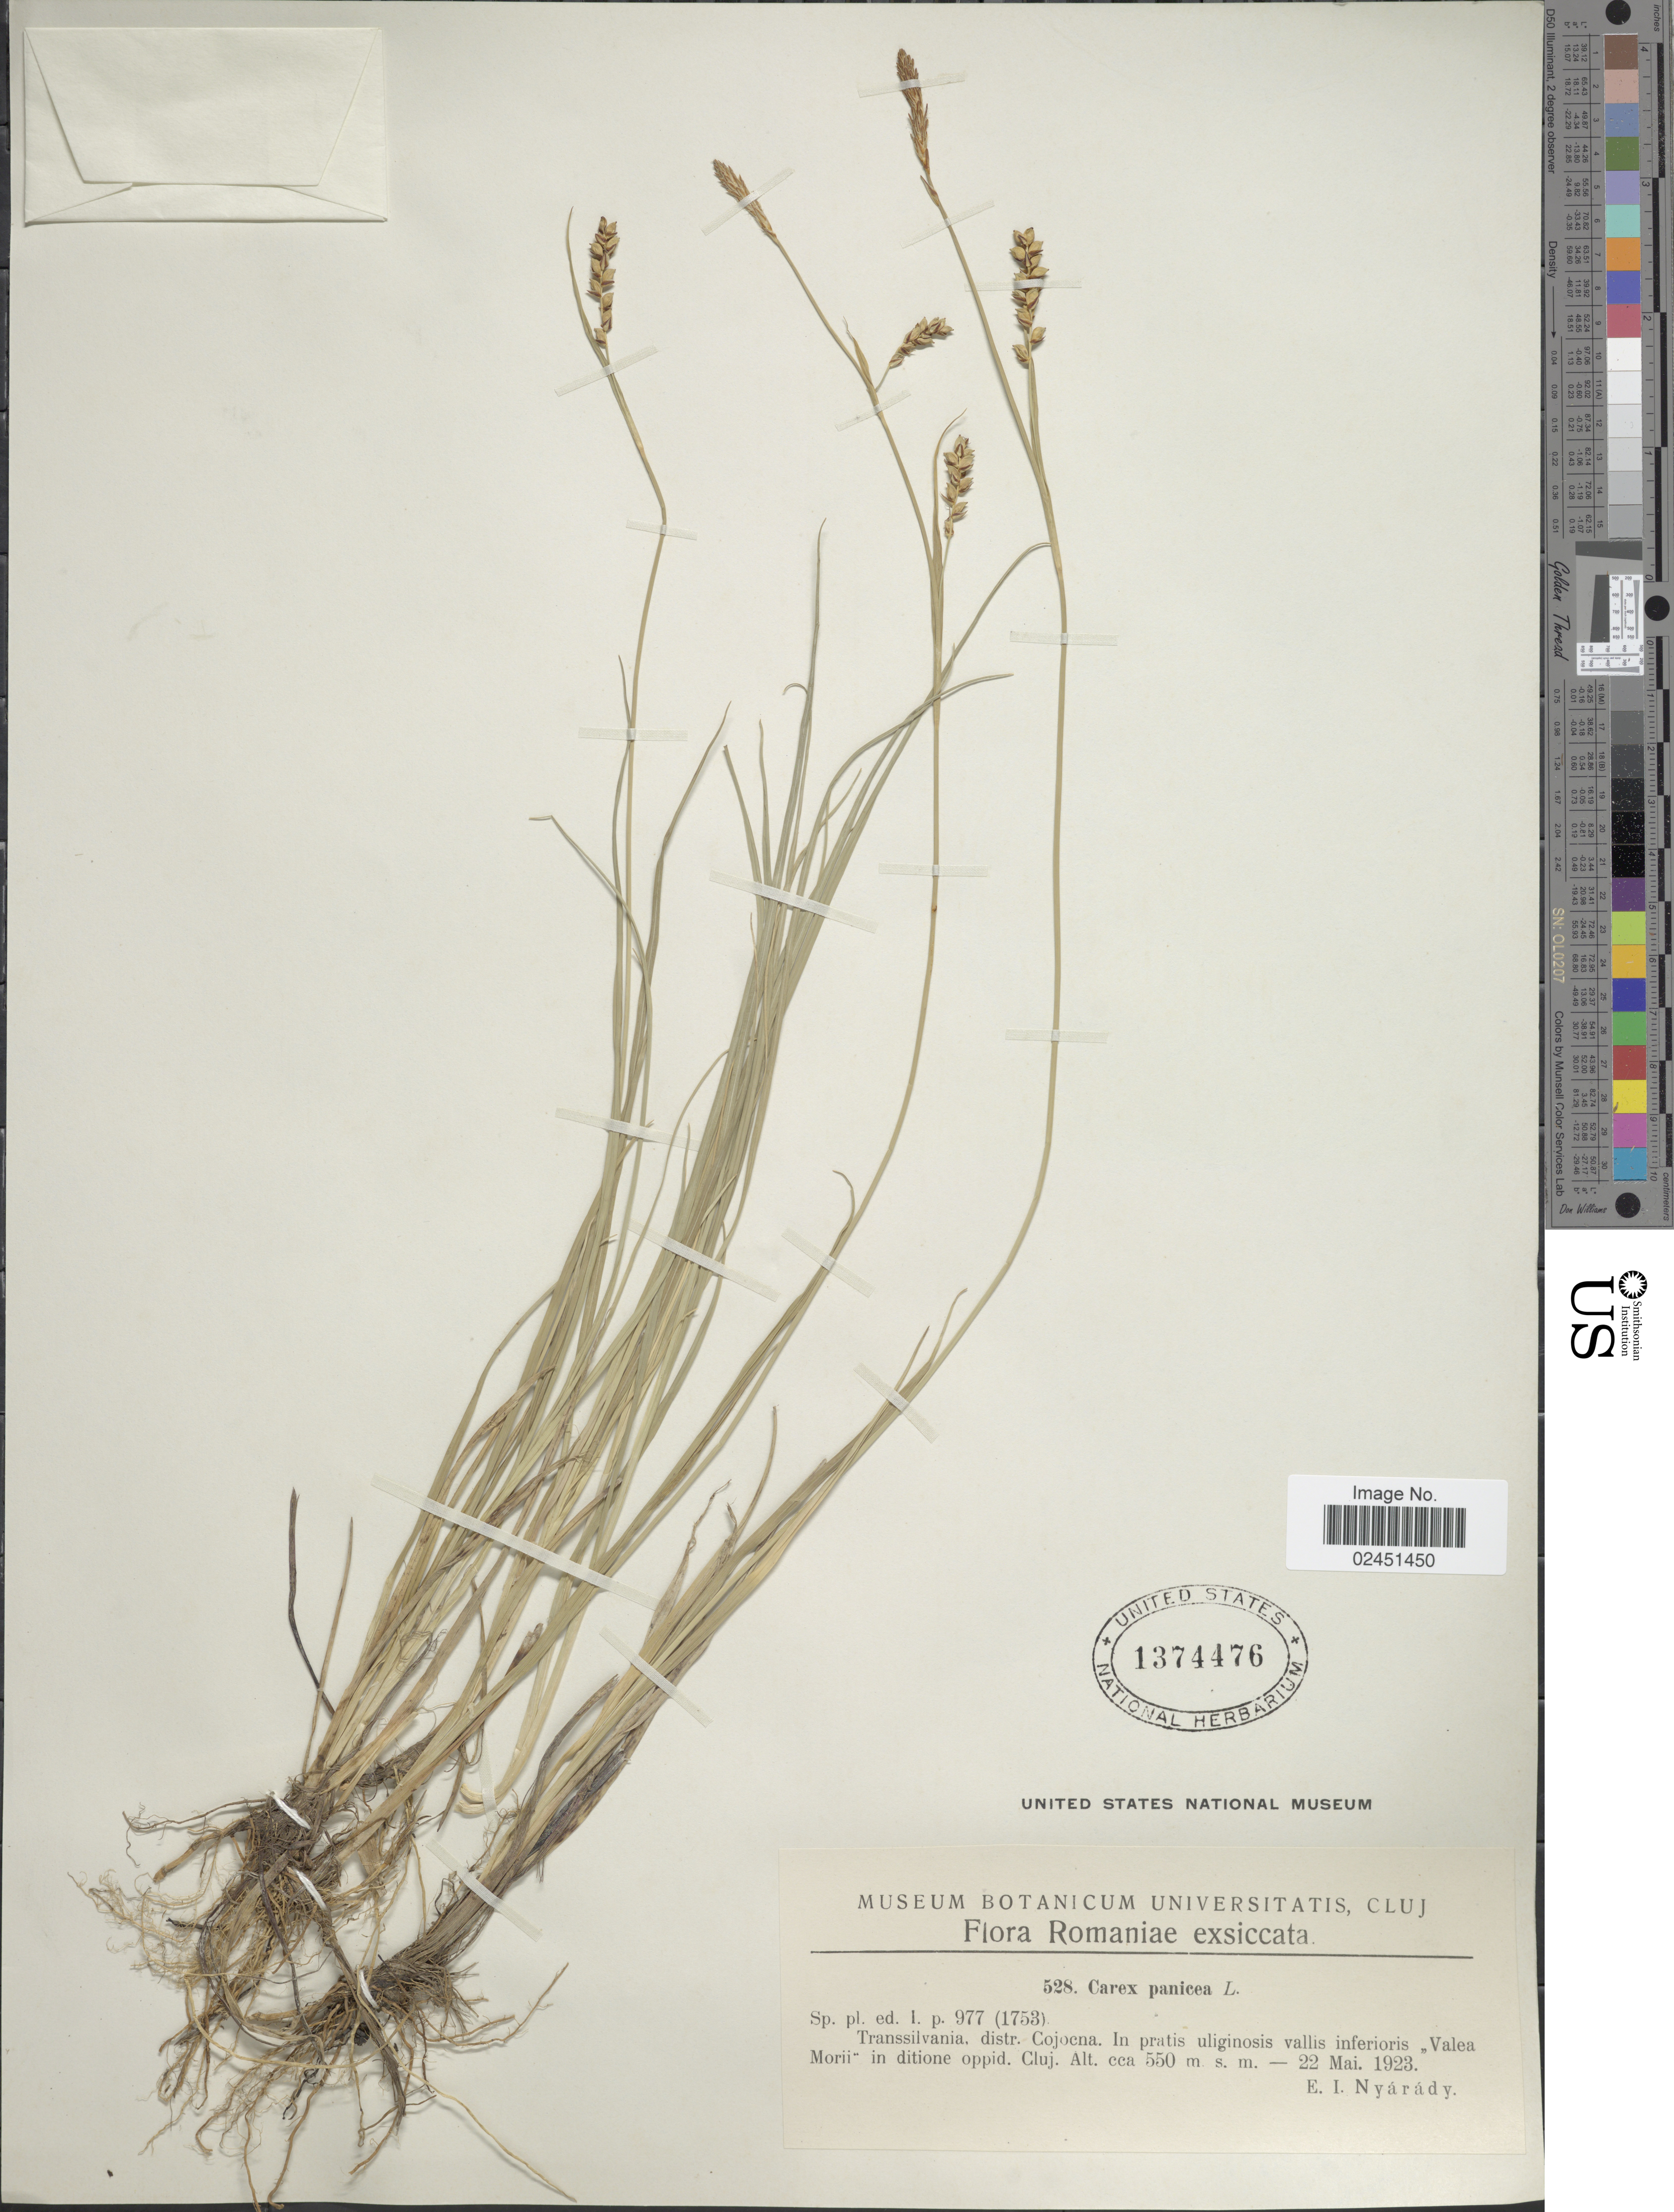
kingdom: Plantae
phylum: Tracheophyta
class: Liliopsida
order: Poales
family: Cyperaceae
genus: Carex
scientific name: Carex panicea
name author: L.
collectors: E. Nyárády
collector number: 528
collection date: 1923-05-22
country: Romania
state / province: Cluj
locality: Transsilvania, distr. Cojocna, in pratis uliginosis vallis inferioris Valea Morii in ditione oppid. Cluj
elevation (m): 550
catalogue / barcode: US 1374476